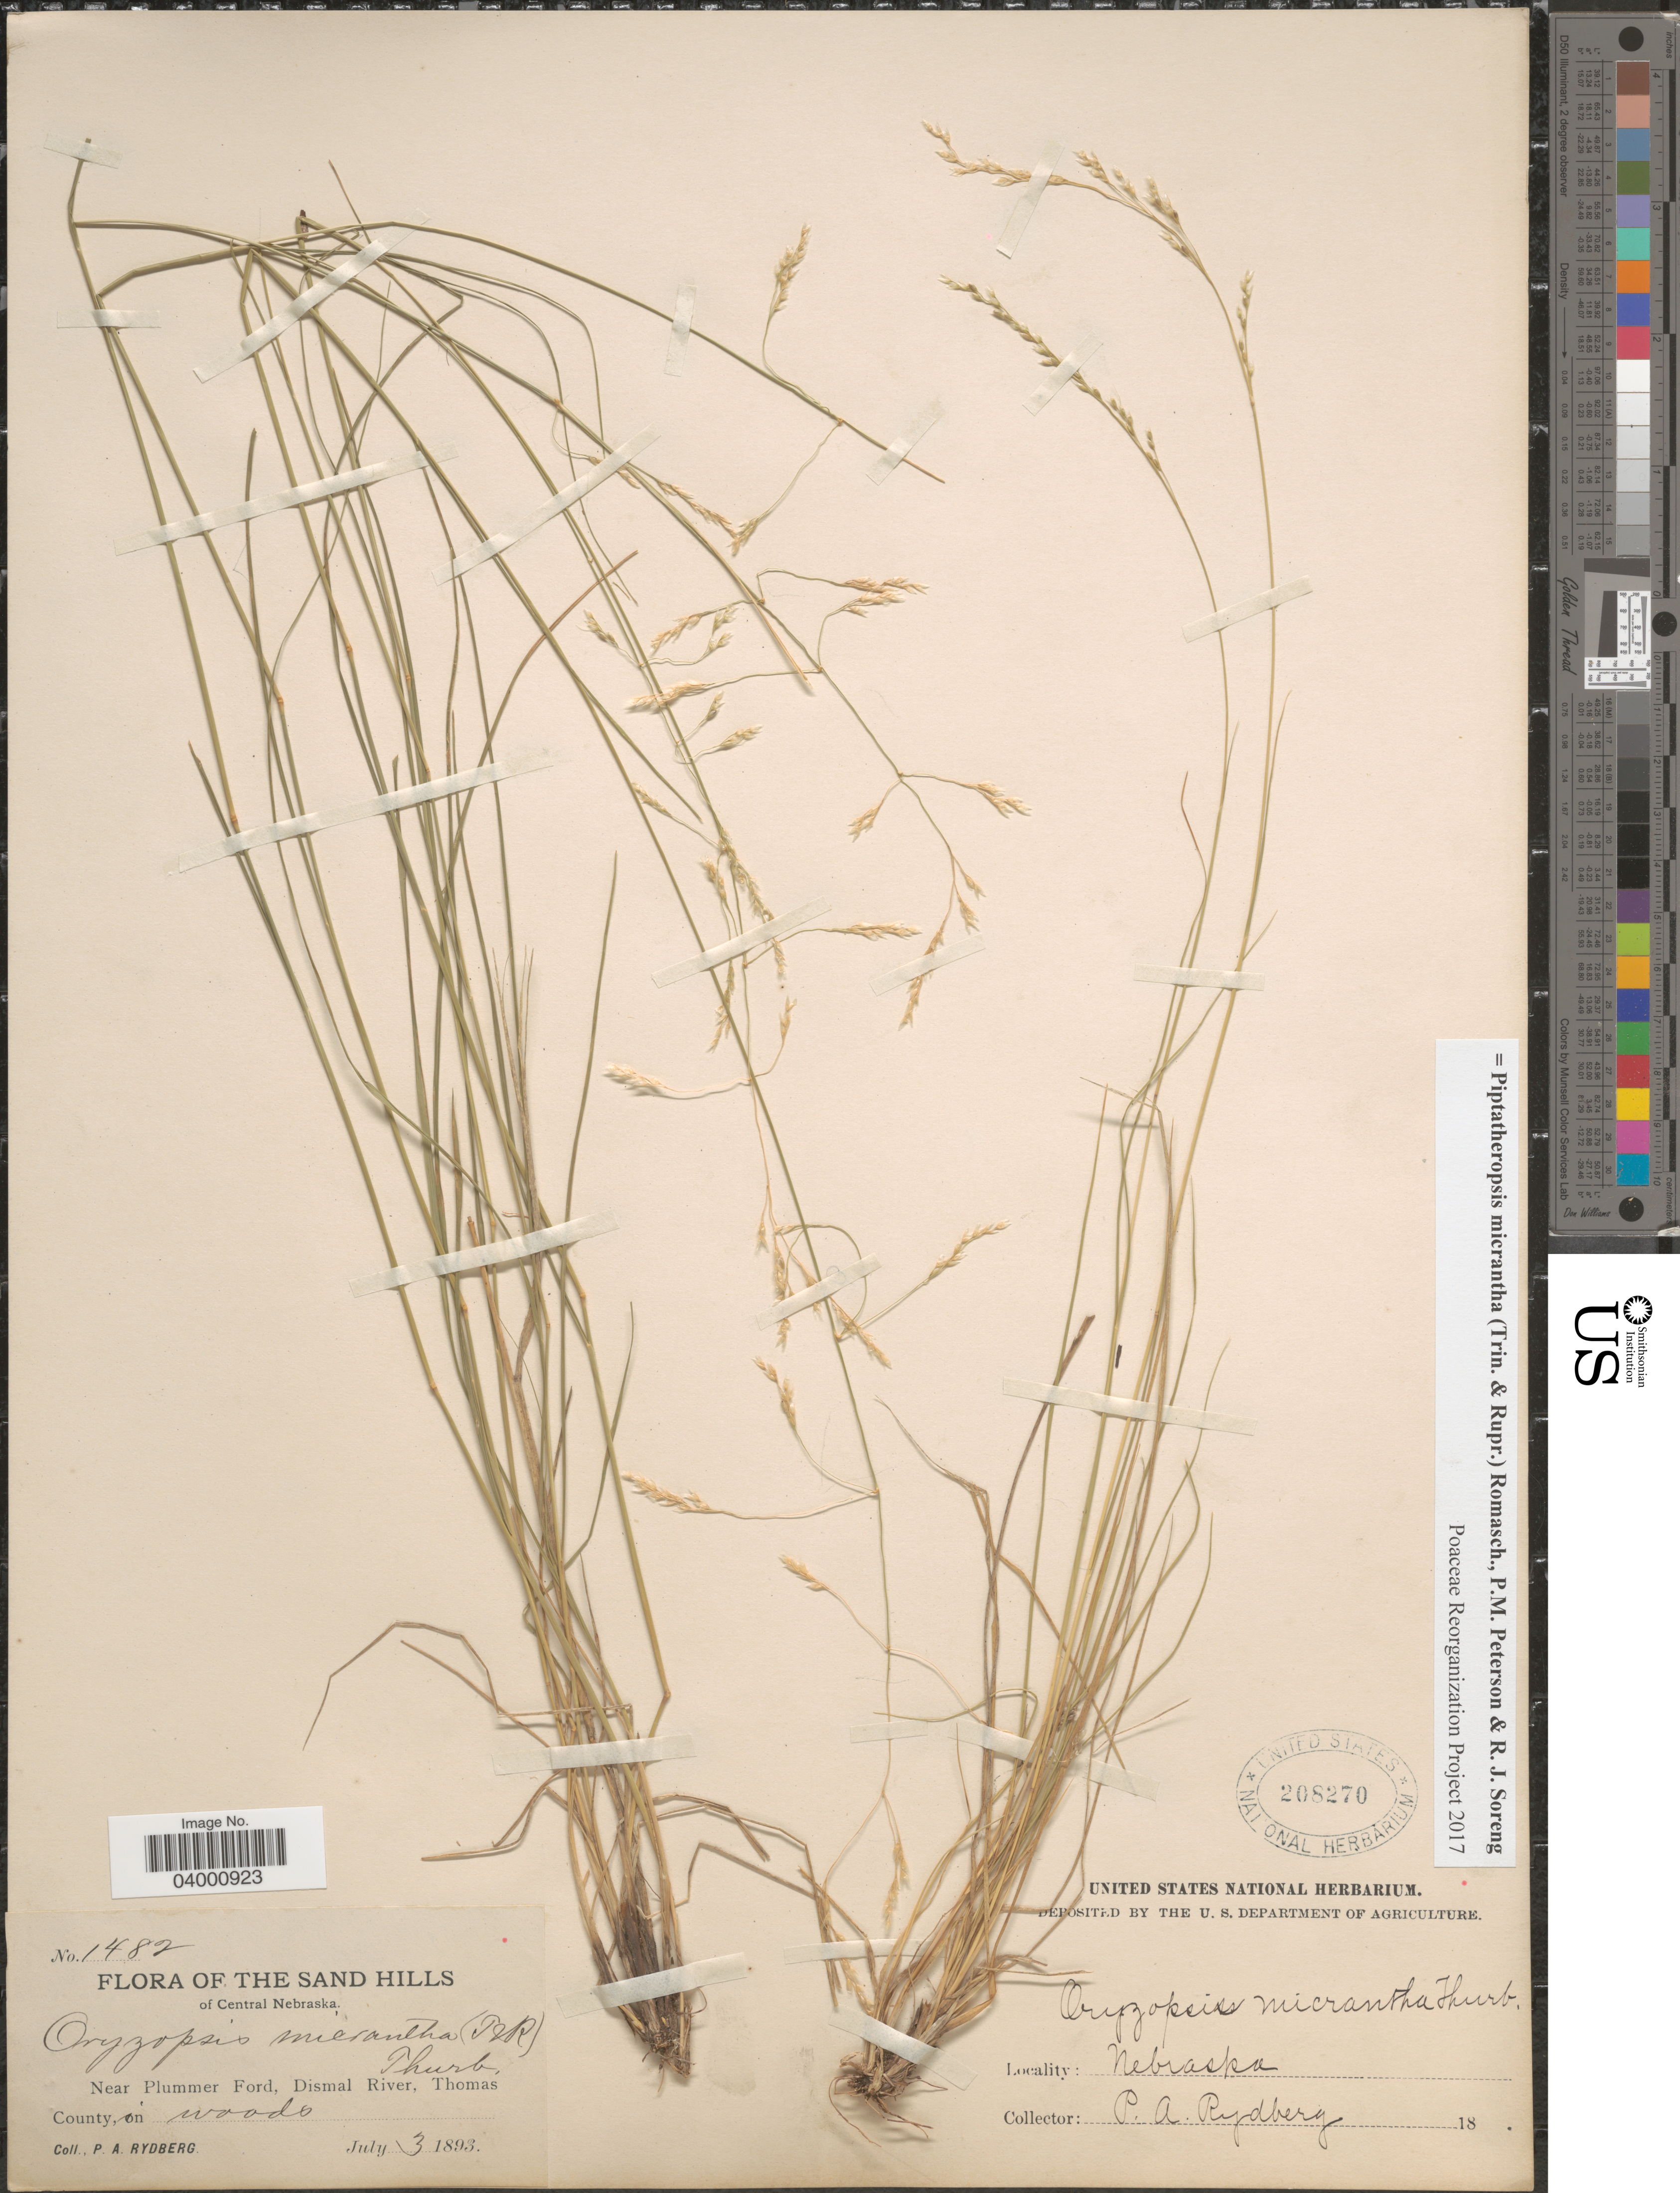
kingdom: Plantae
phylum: Tracheophyta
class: Liliopsida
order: Poales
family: Poaceae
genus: Piptatheropsis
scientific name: Piptatheropsis micrantha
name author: (Trin. & Rupr.) Romasch.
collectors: P. A. Rydberg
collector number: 1482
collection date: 1893-07-03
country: United States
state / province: Nebraska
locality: The Sand Hills of Central Nebraska. Near Plummer Ford, Dismal River, Thomas County.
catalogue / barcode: US 208270